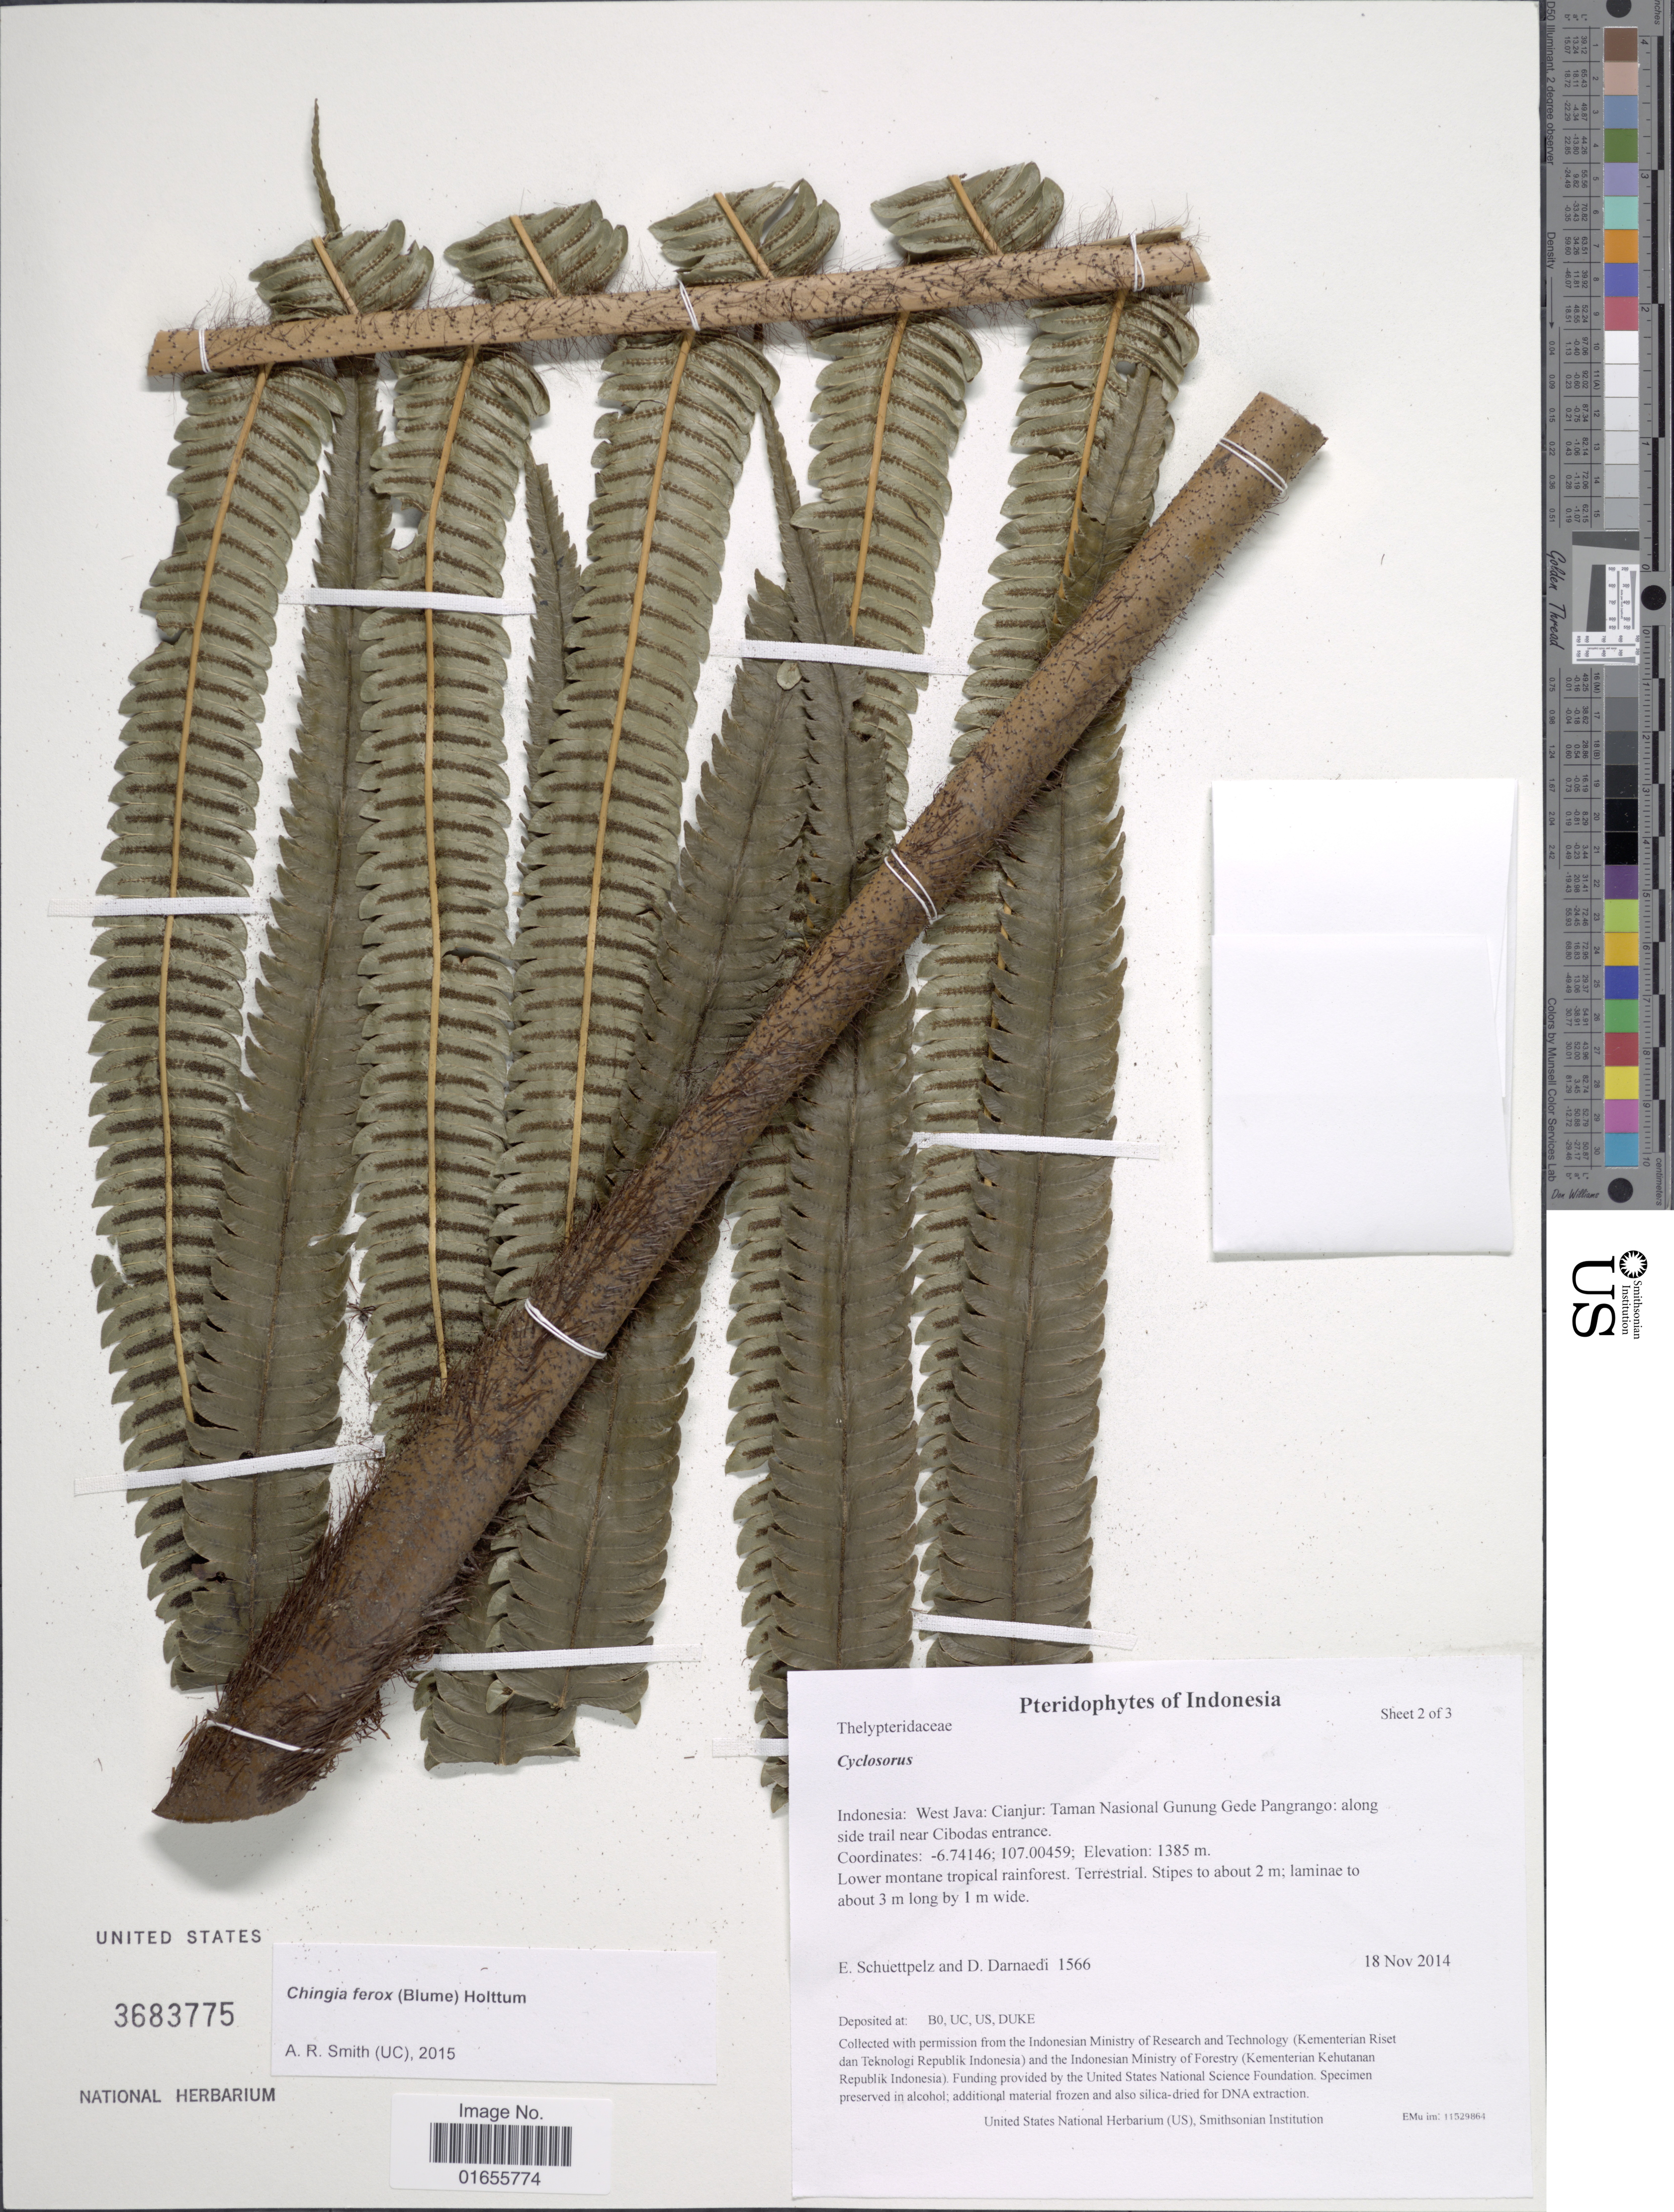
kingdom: Plantae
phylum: Tracheophyta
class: Polypodiopsida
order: Polypodiales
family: Thelypteridaceae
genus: Cyclosorus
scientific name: Cyclosorus sp.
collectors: E. Schuettpelz & D. Darnaedi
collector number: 1566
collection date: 2014-11-18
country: Indonesia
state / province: Java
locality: West Java: Cianjur: Taman nasional Gunung Gede Pangrango: along side trail near Cibodas entrance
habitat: Lower montane tropical rainforest.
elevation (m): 1385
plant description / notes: Collected with permission from the Indonesian Ministry of Research and Technology (Kementerian Riset dan Teknologi Republik Indonesia) and the Indonesian Ministry of Forestry (Kementerian Kehutanan Republik Indonesia).; Funding provided by the United States National Science Foundation.; Specimen preserved in alcohol; additional material frozen and also silica-dried for DNA extraction.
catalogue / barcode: US 3683775